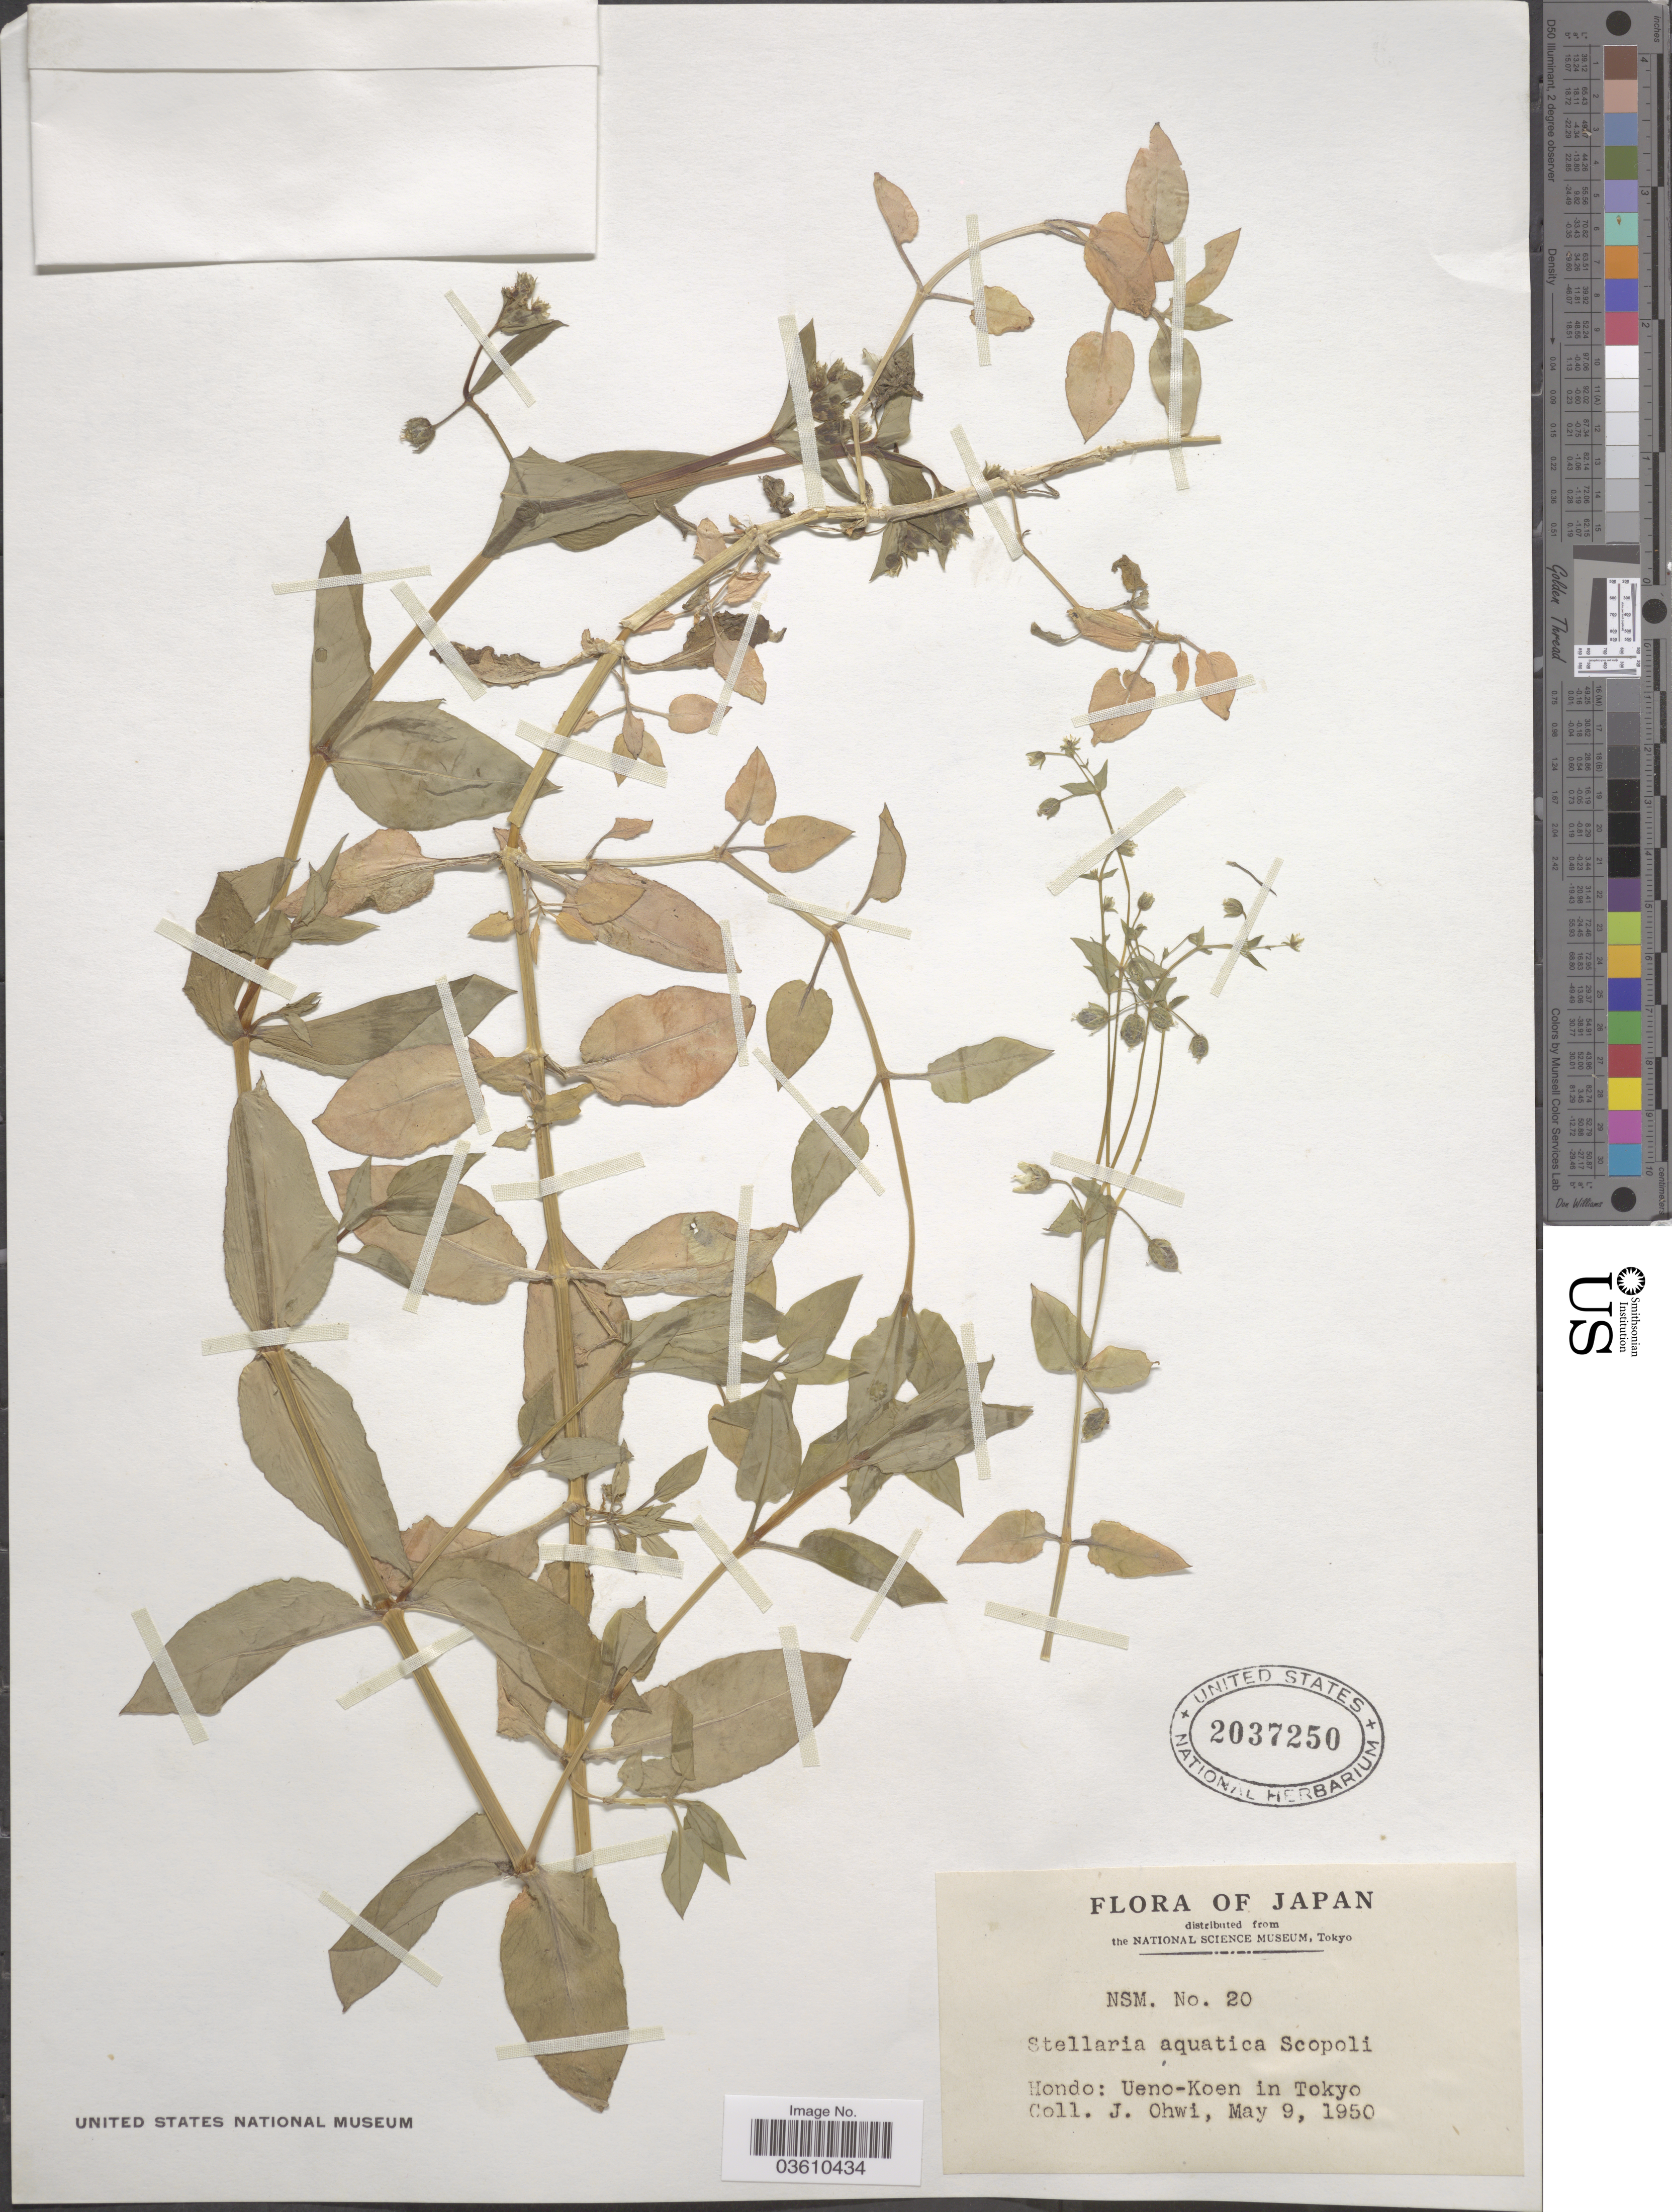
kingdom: Plantae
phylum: Tracheophyta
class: Magnoliopsida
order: Caryophyllales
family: Caryophyllaceae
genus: Stellaria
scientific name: Stellaria aquatica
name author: L.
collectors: J. Ohwi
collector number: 20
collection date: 1950-05-09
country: Japan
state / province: Tokyo, Federal City of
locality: Hondo: Ueno-Koen in Tokyo.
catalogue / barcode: US 2037250